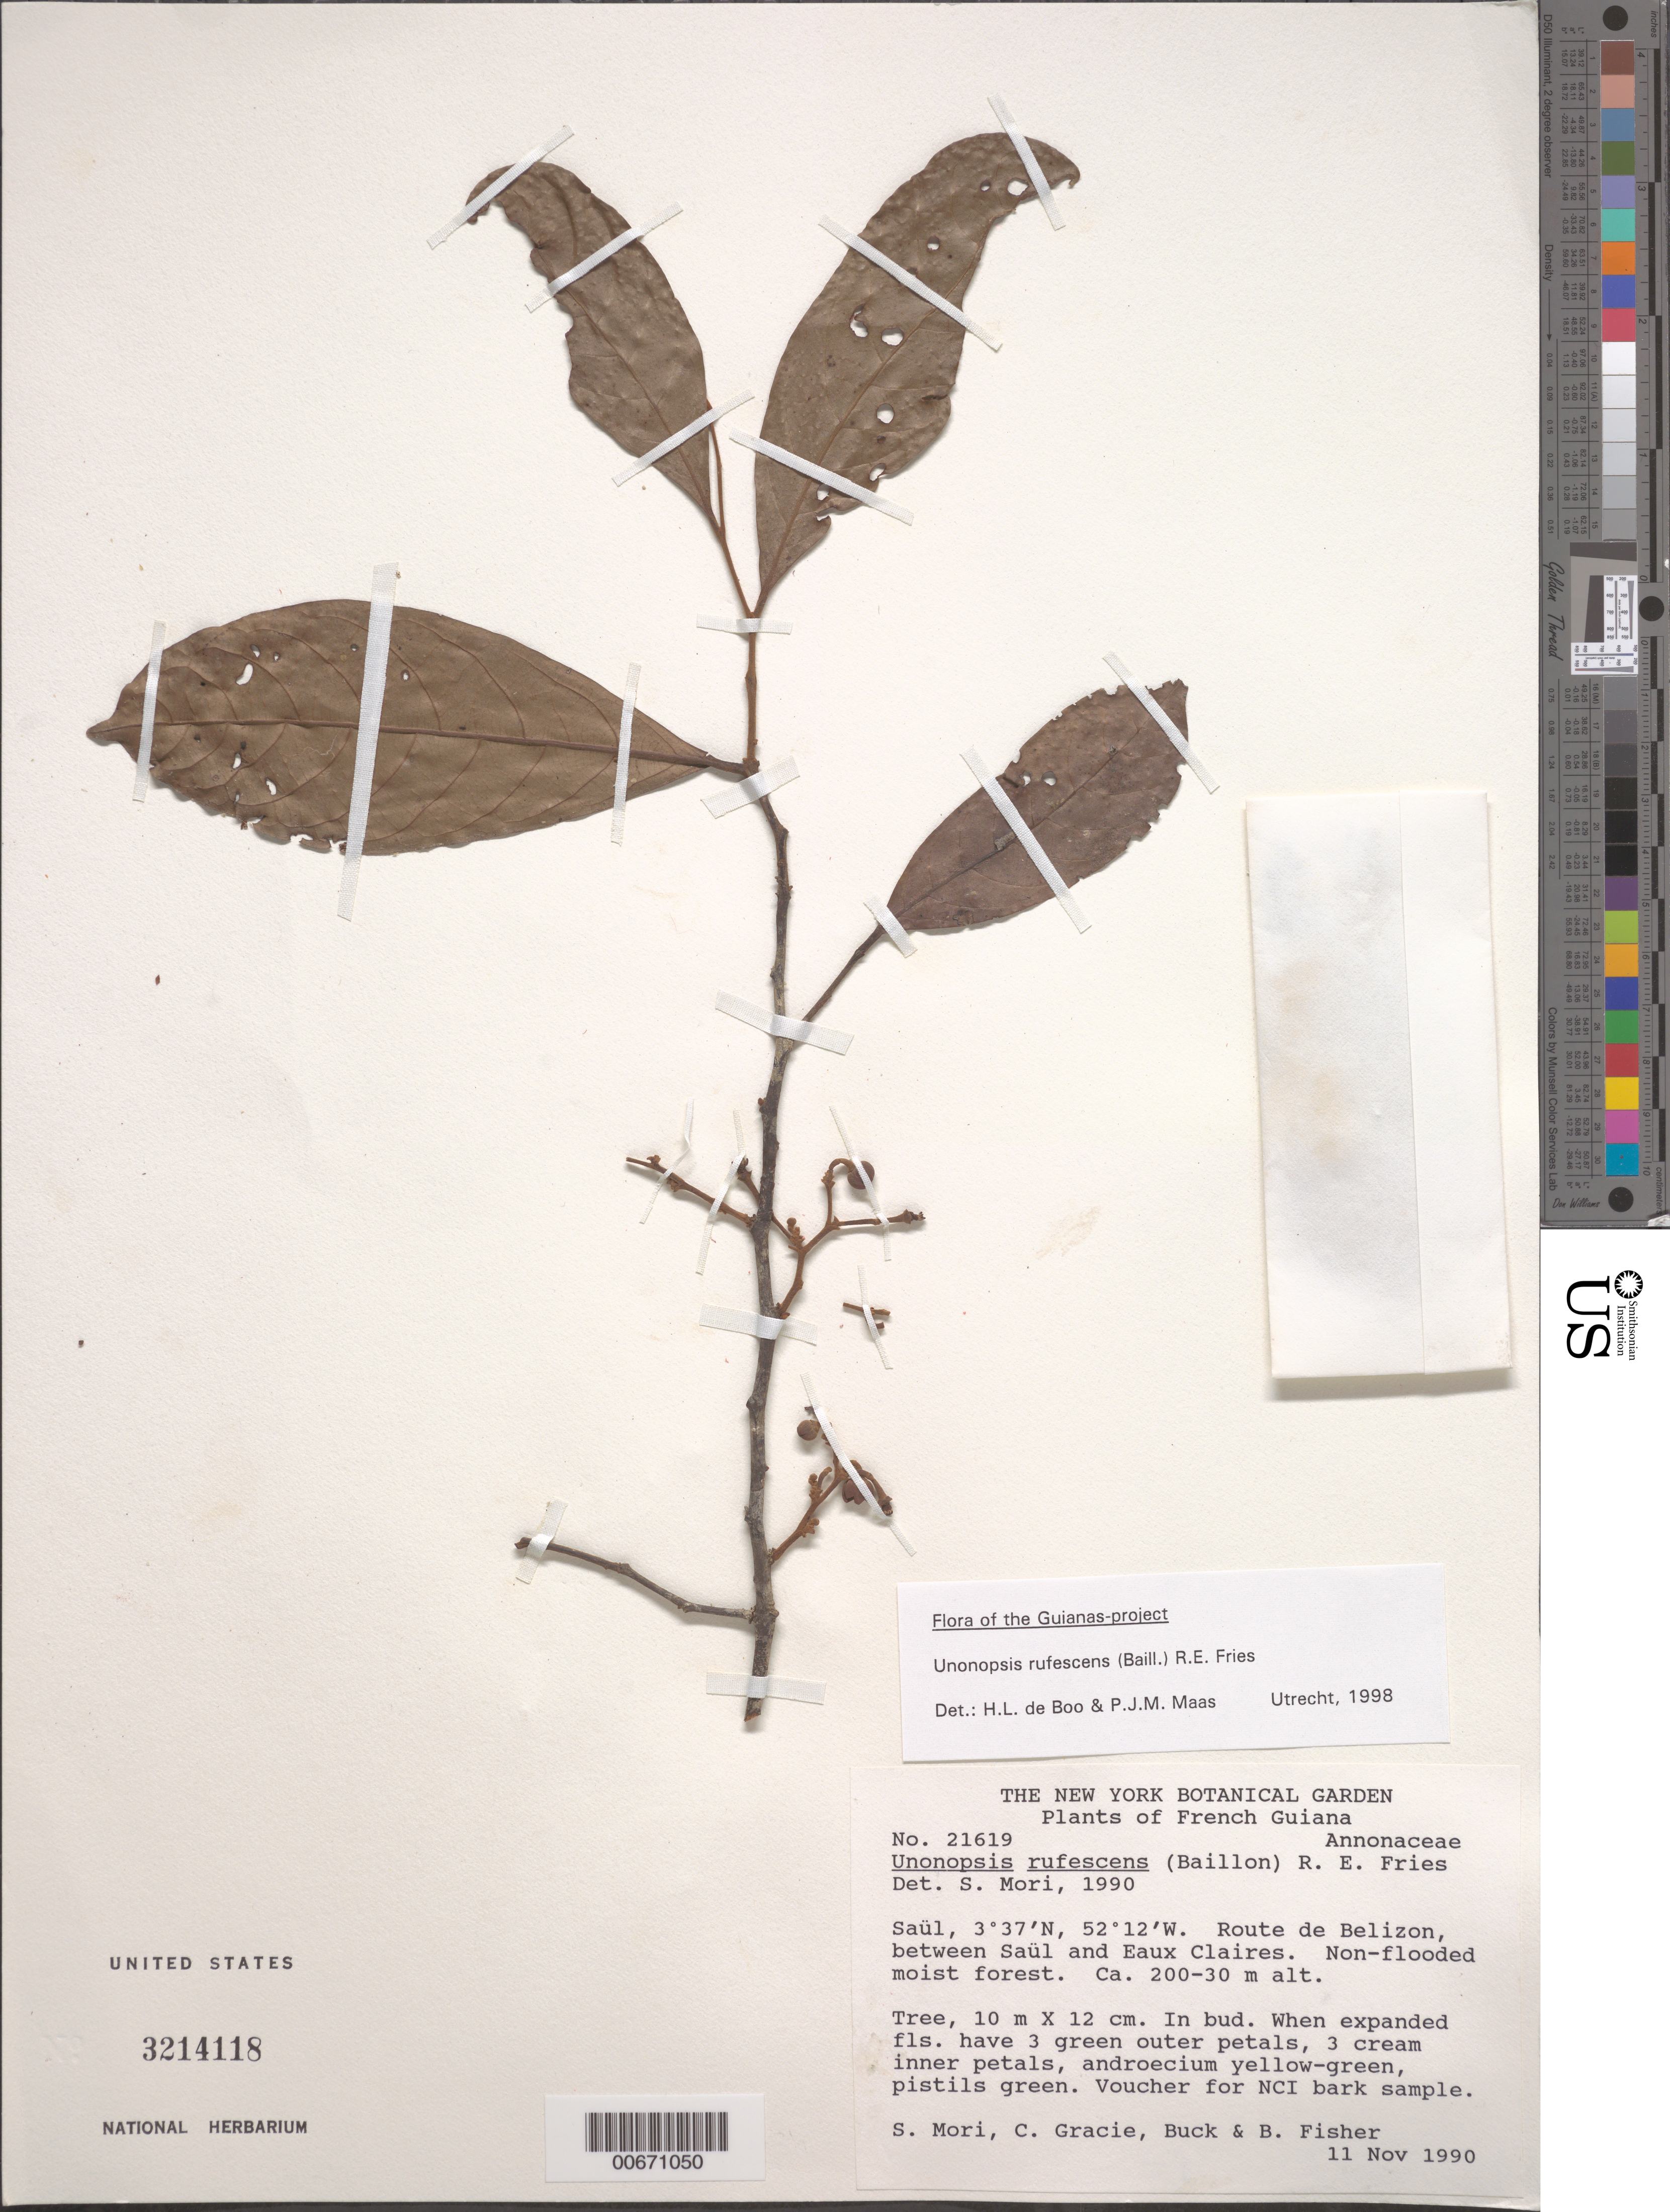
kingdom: Plantae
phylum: Tracheophyta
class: Magnoliopsida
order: Magnoliales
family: Annonaceae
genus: Unonopsis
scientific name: Unonopsis rufescens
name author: (Baill.) R.E. Fr.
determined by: de Boo, H. L.; Maas, P. J.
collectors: S. Mori, C. A. Gracie, W. Buck & B. Fisher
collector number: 21619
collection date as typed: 11-Nov-90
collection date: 1990-11-11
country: French Guiana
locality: Saül, Route de Bélizon, between Saül and Eaux Claires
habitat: Non-flooded moist forest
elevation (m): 200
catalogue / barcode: US 3214118